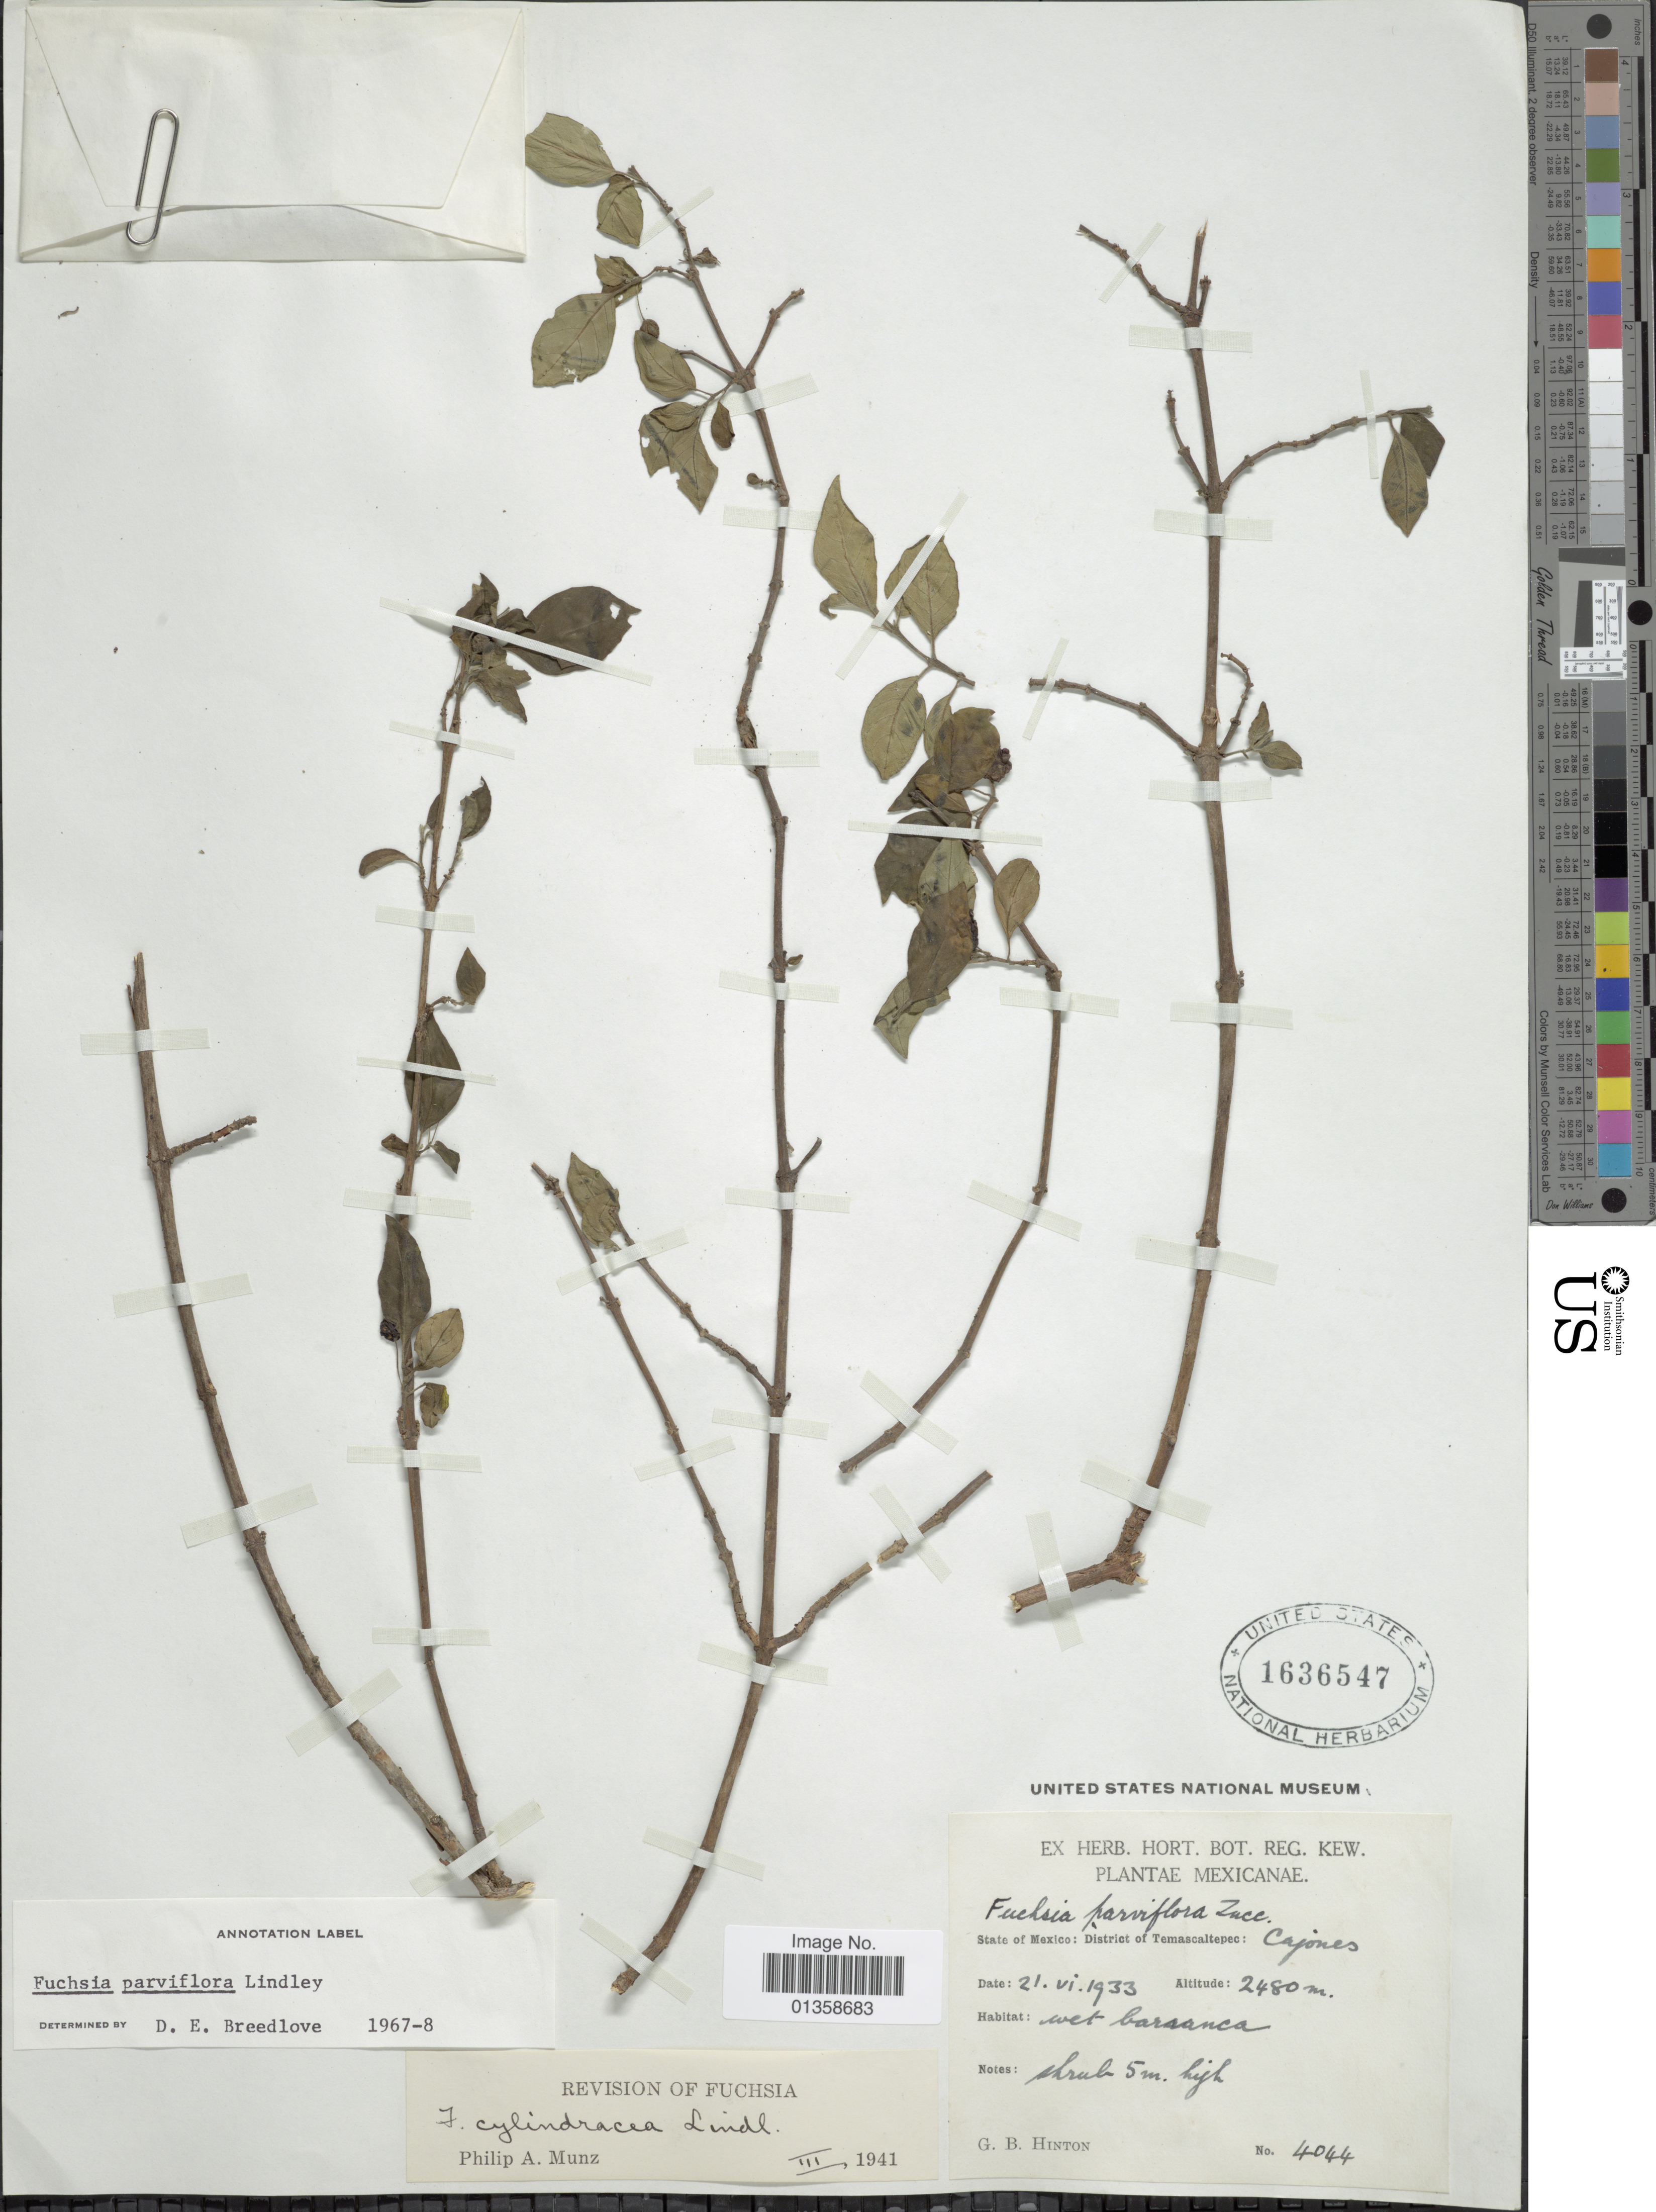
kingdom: Plantae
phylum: Tracheophyta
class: Magnoliopsida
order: Myrtales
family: Onagraceae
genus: Fuchsia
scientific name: Fuchsia cylindracea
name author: Lindl.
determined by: Wagner, W. L., (BOT), Smithsonian Institution - National Museum of Natural History (UNITED STATES)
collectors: G. B. Hinton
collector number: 4044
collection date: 1933-06-21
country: Mexico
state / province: México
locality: District of Temascaltepec: Cajones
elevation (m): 2480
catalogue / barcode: US 1636547